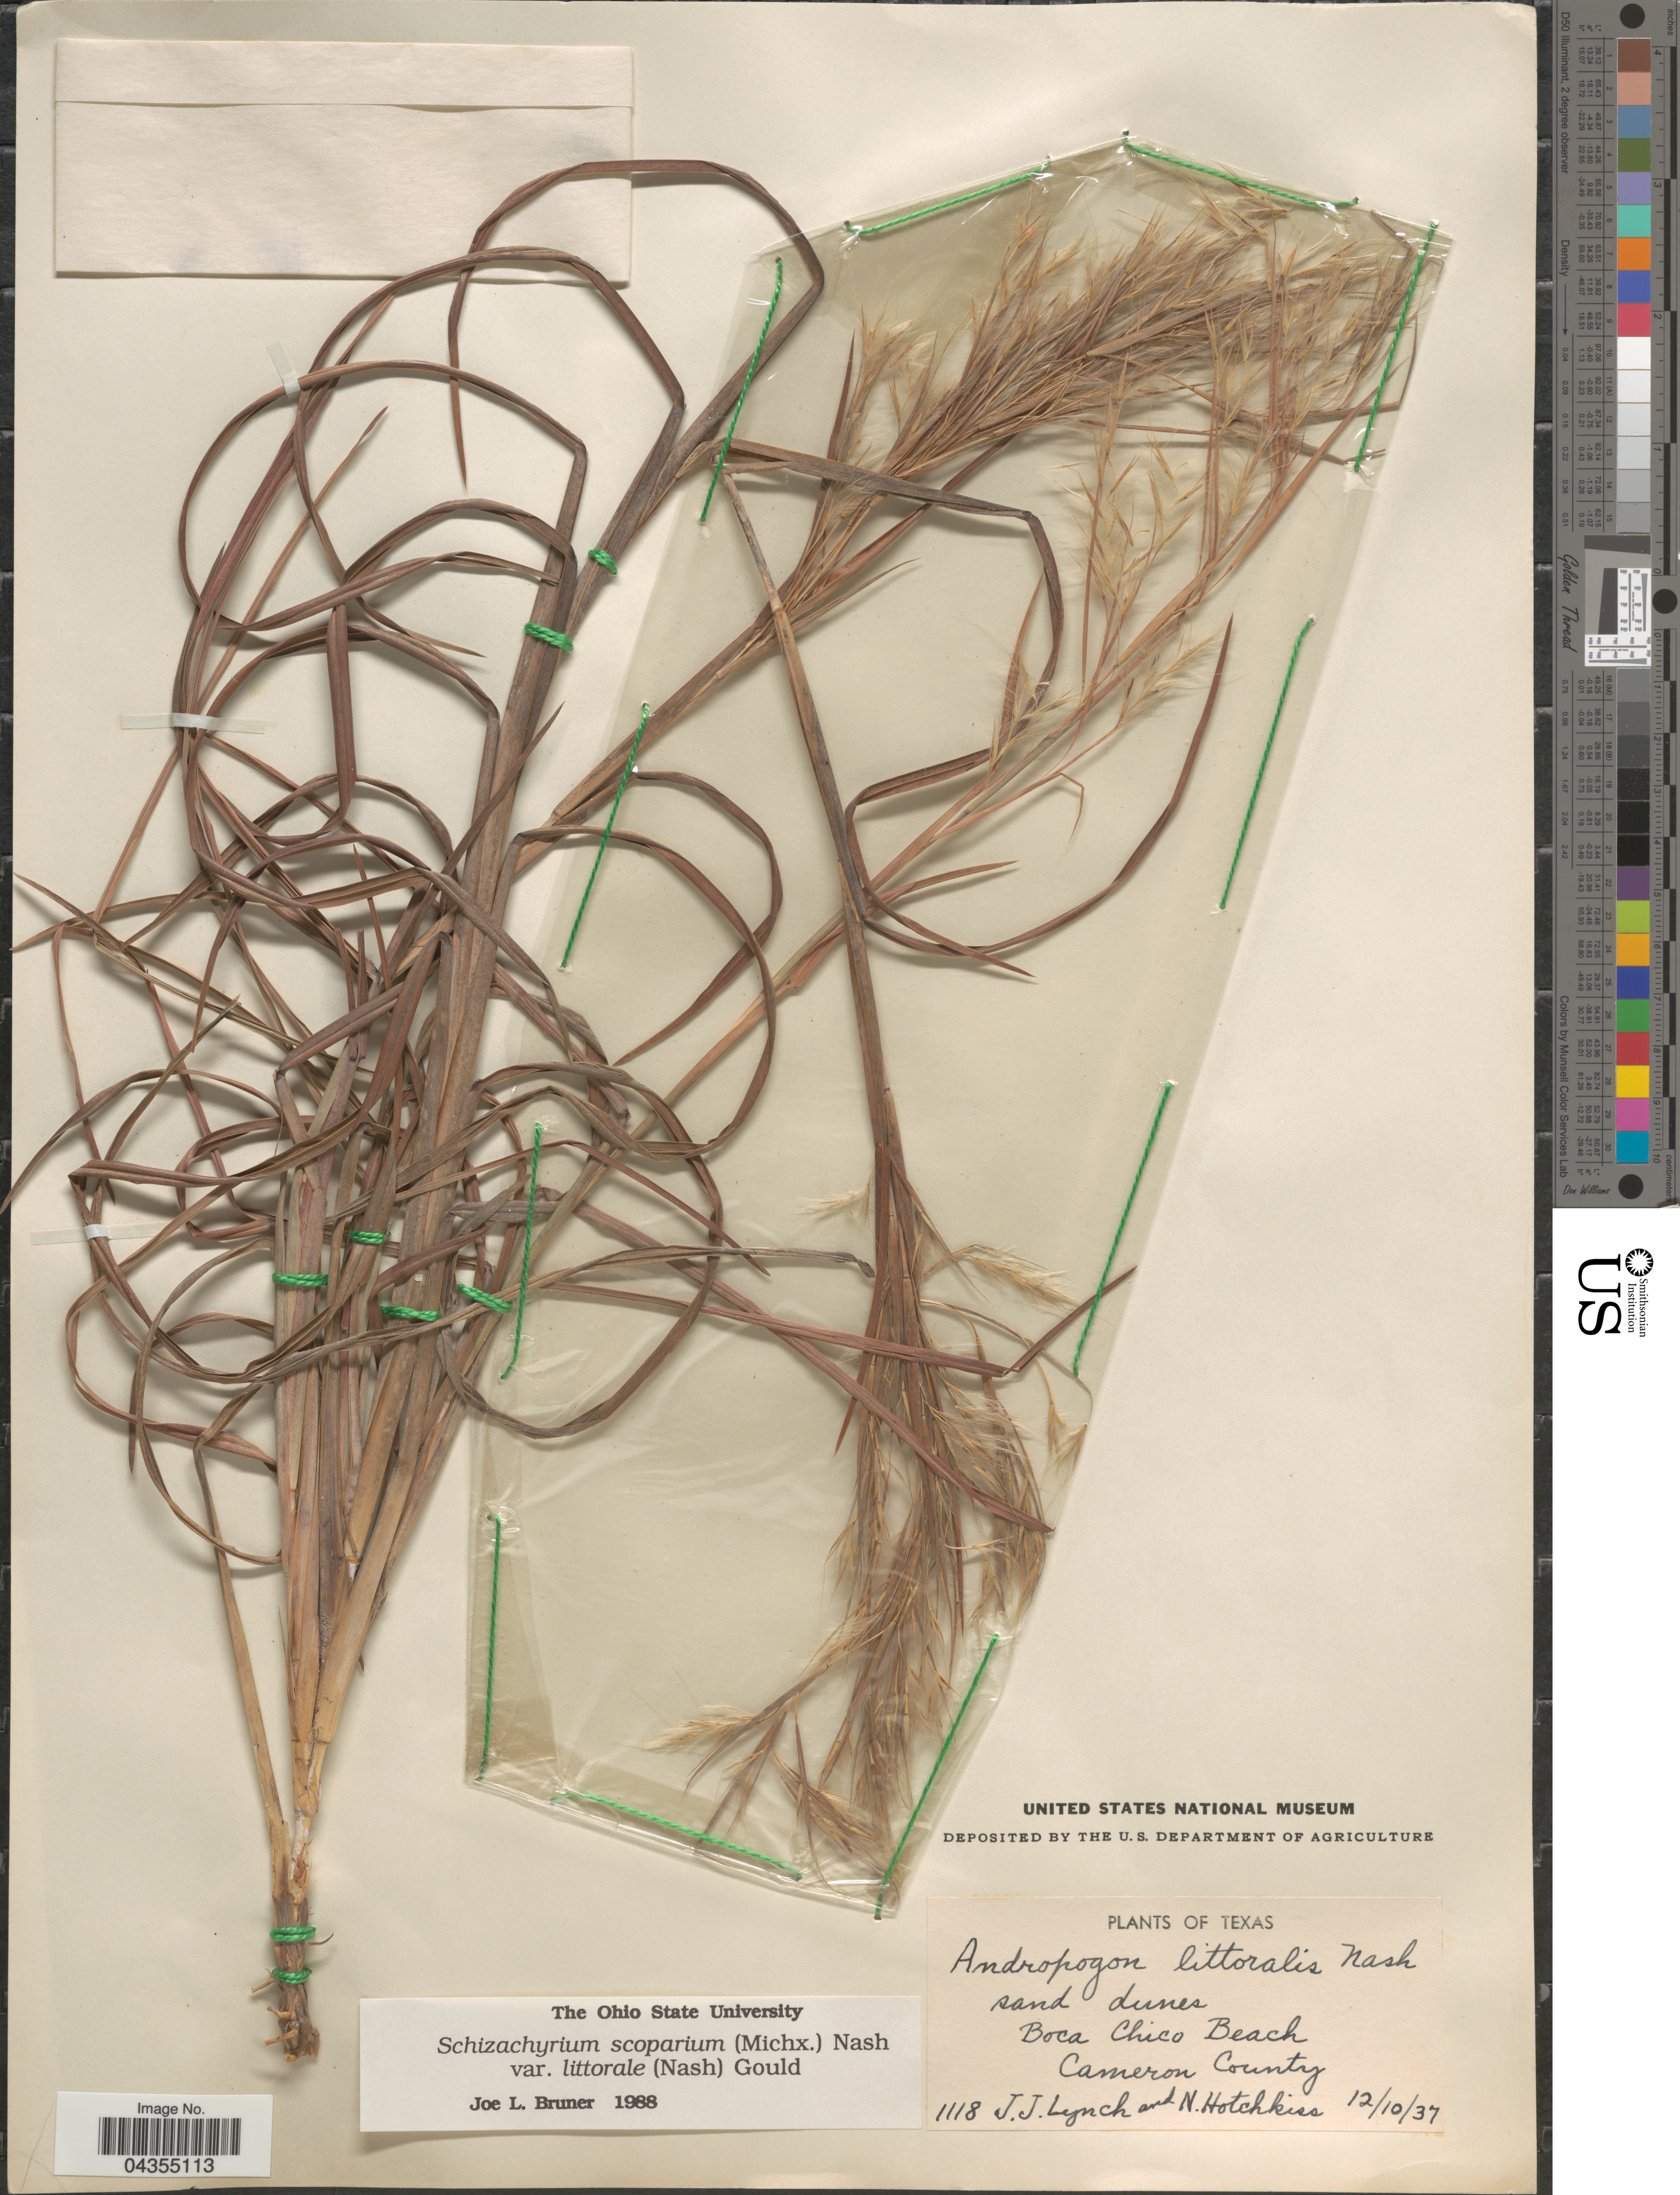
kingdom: Plantae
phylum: Tracheophyta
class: Liliopsida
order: Poales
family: Poaceae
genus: Schizachyrium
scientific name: Schizachyrium scoparium var. littorale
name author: (Nash) Gould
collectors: J. Lynch & N. Hotchkiss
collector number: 1118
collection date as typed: Transcribed d/m/y: 10/12/37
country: United States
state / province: Texas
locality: Boca Chico Beach. Cameron County.